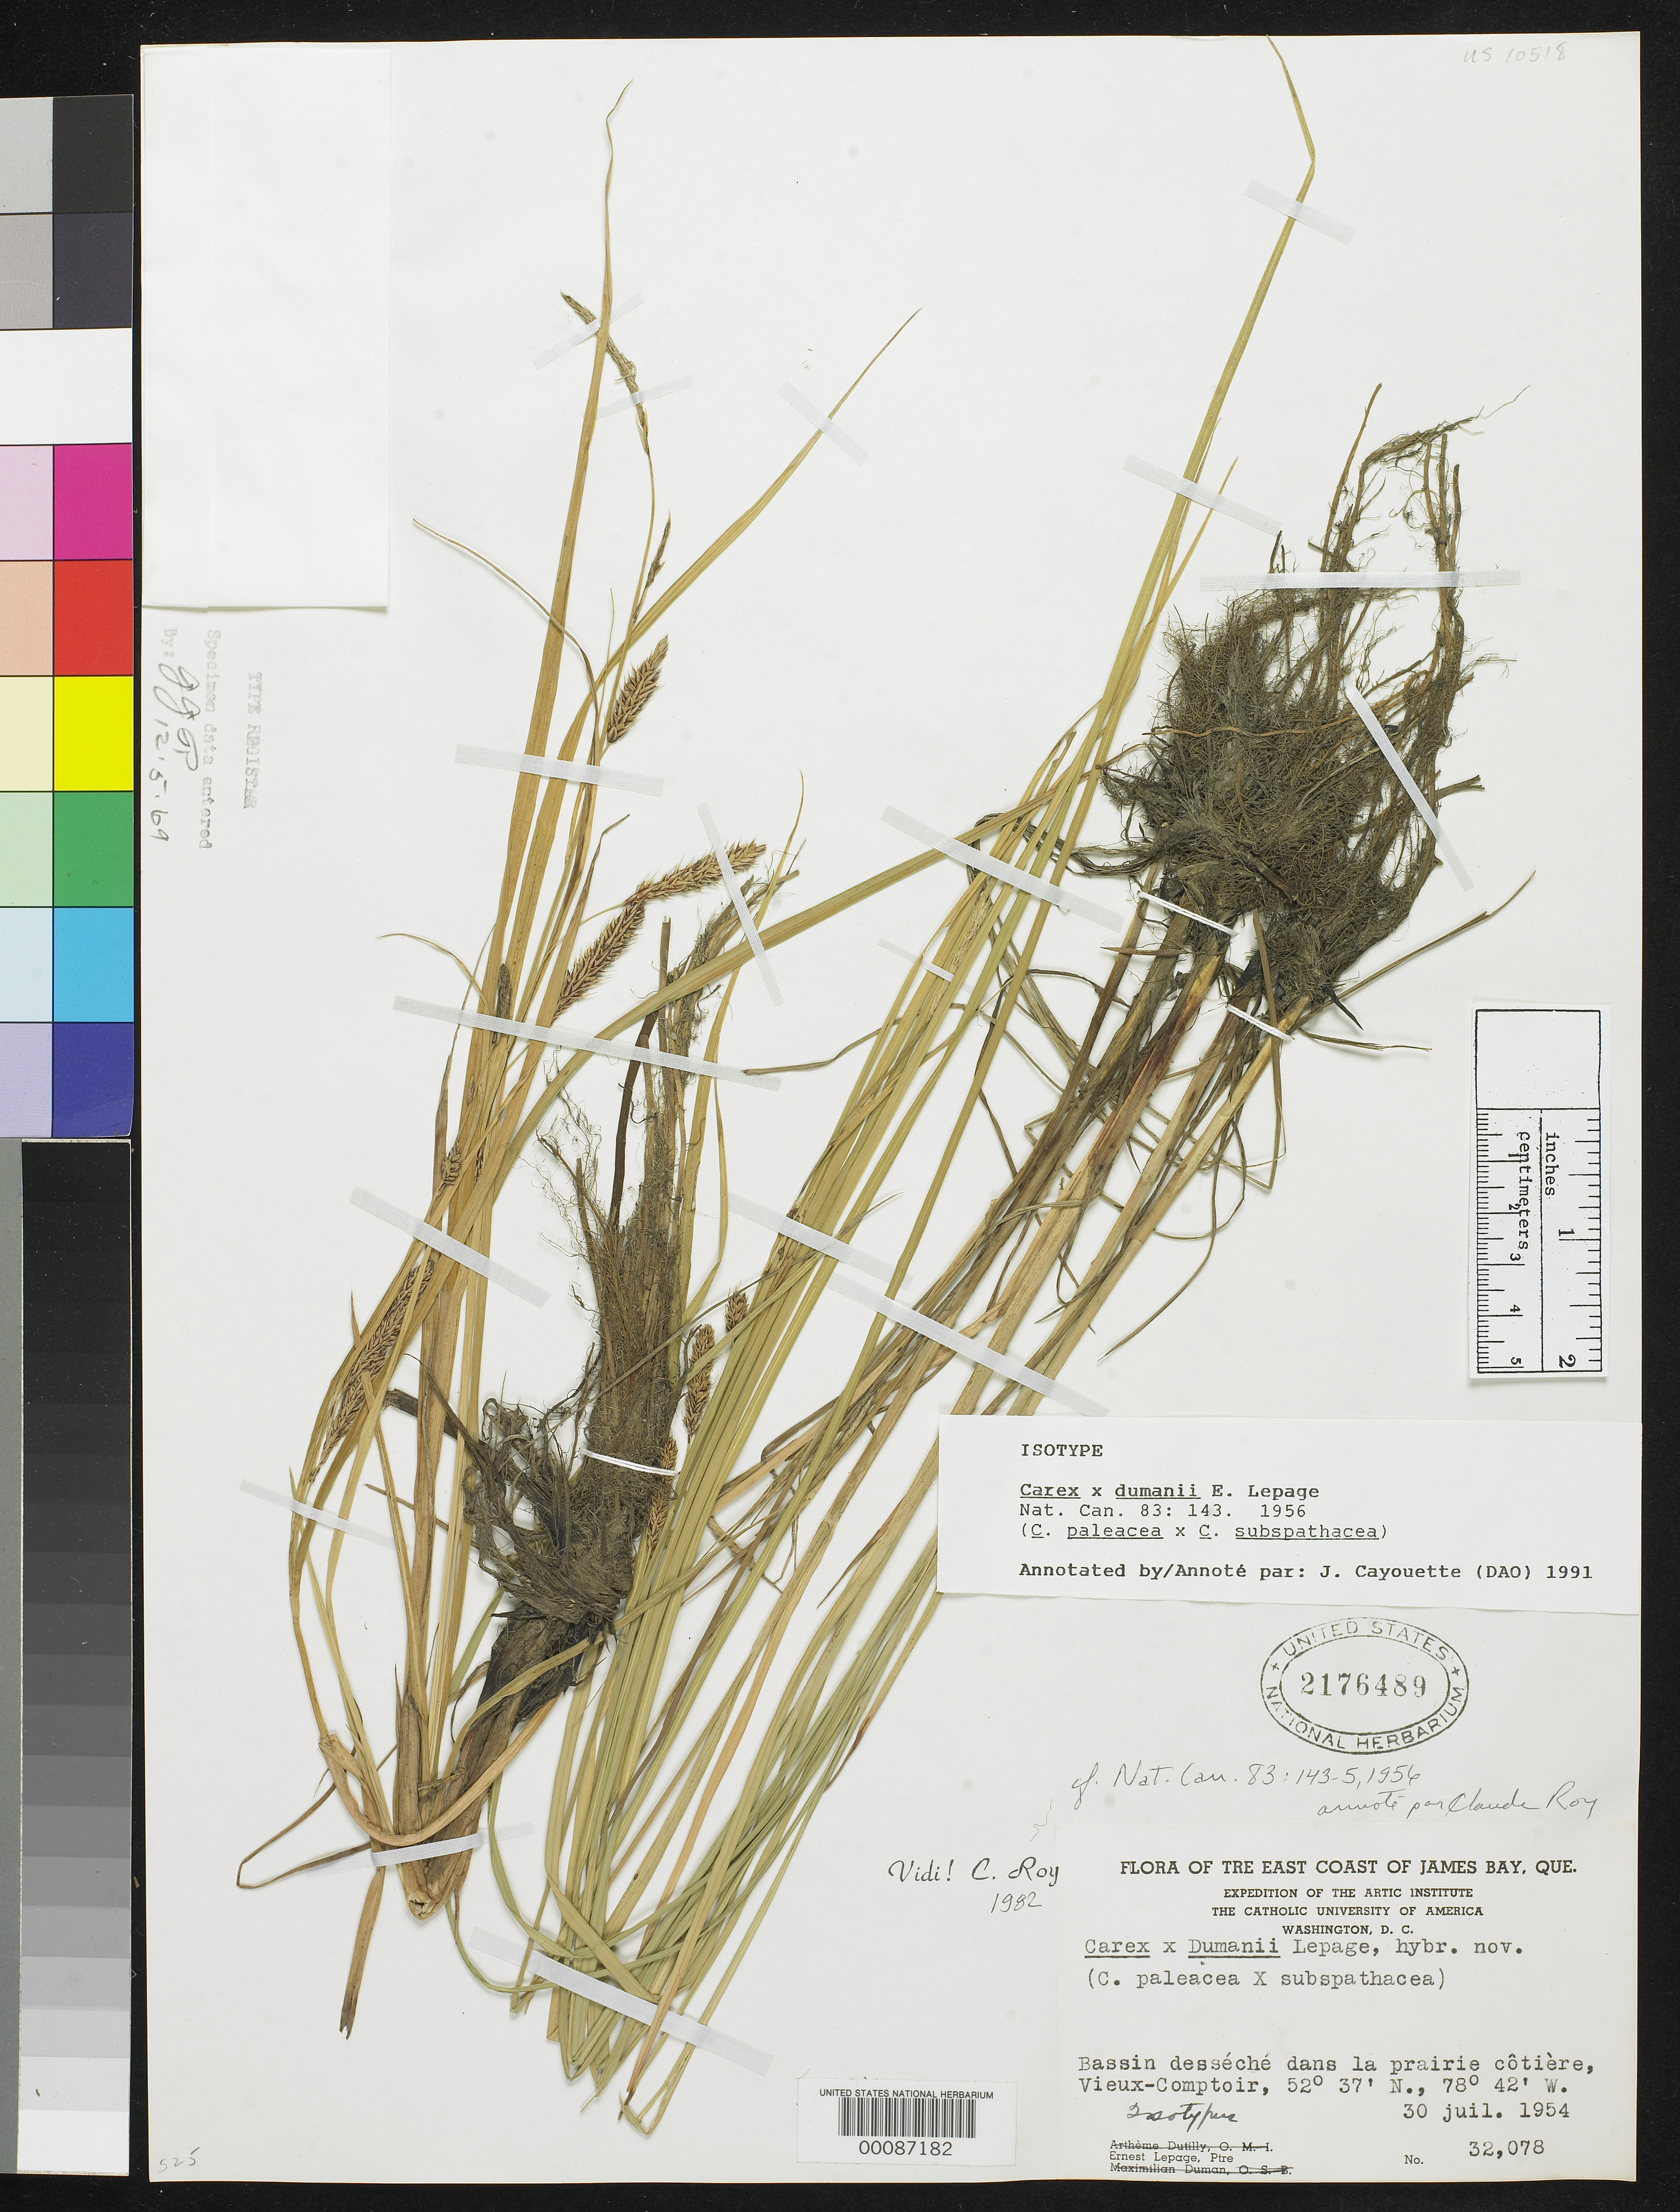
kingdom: Plantae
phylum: Tracheophyta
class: Liliopsida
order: Poales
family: Cyperaceae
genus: Carex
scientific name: Carex x dumanii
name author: Lepage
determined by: Cayouette, Jacques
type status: Isotype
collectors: E. L. Lepage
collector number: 32078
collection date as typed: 30 Jul 1954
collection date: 1954-07-30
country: Canada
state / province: Quebec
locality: E coast of James Bay, Bassin desseche dans la prairie cotiere, Vieux-Comptoir.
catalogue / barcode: US 2176489